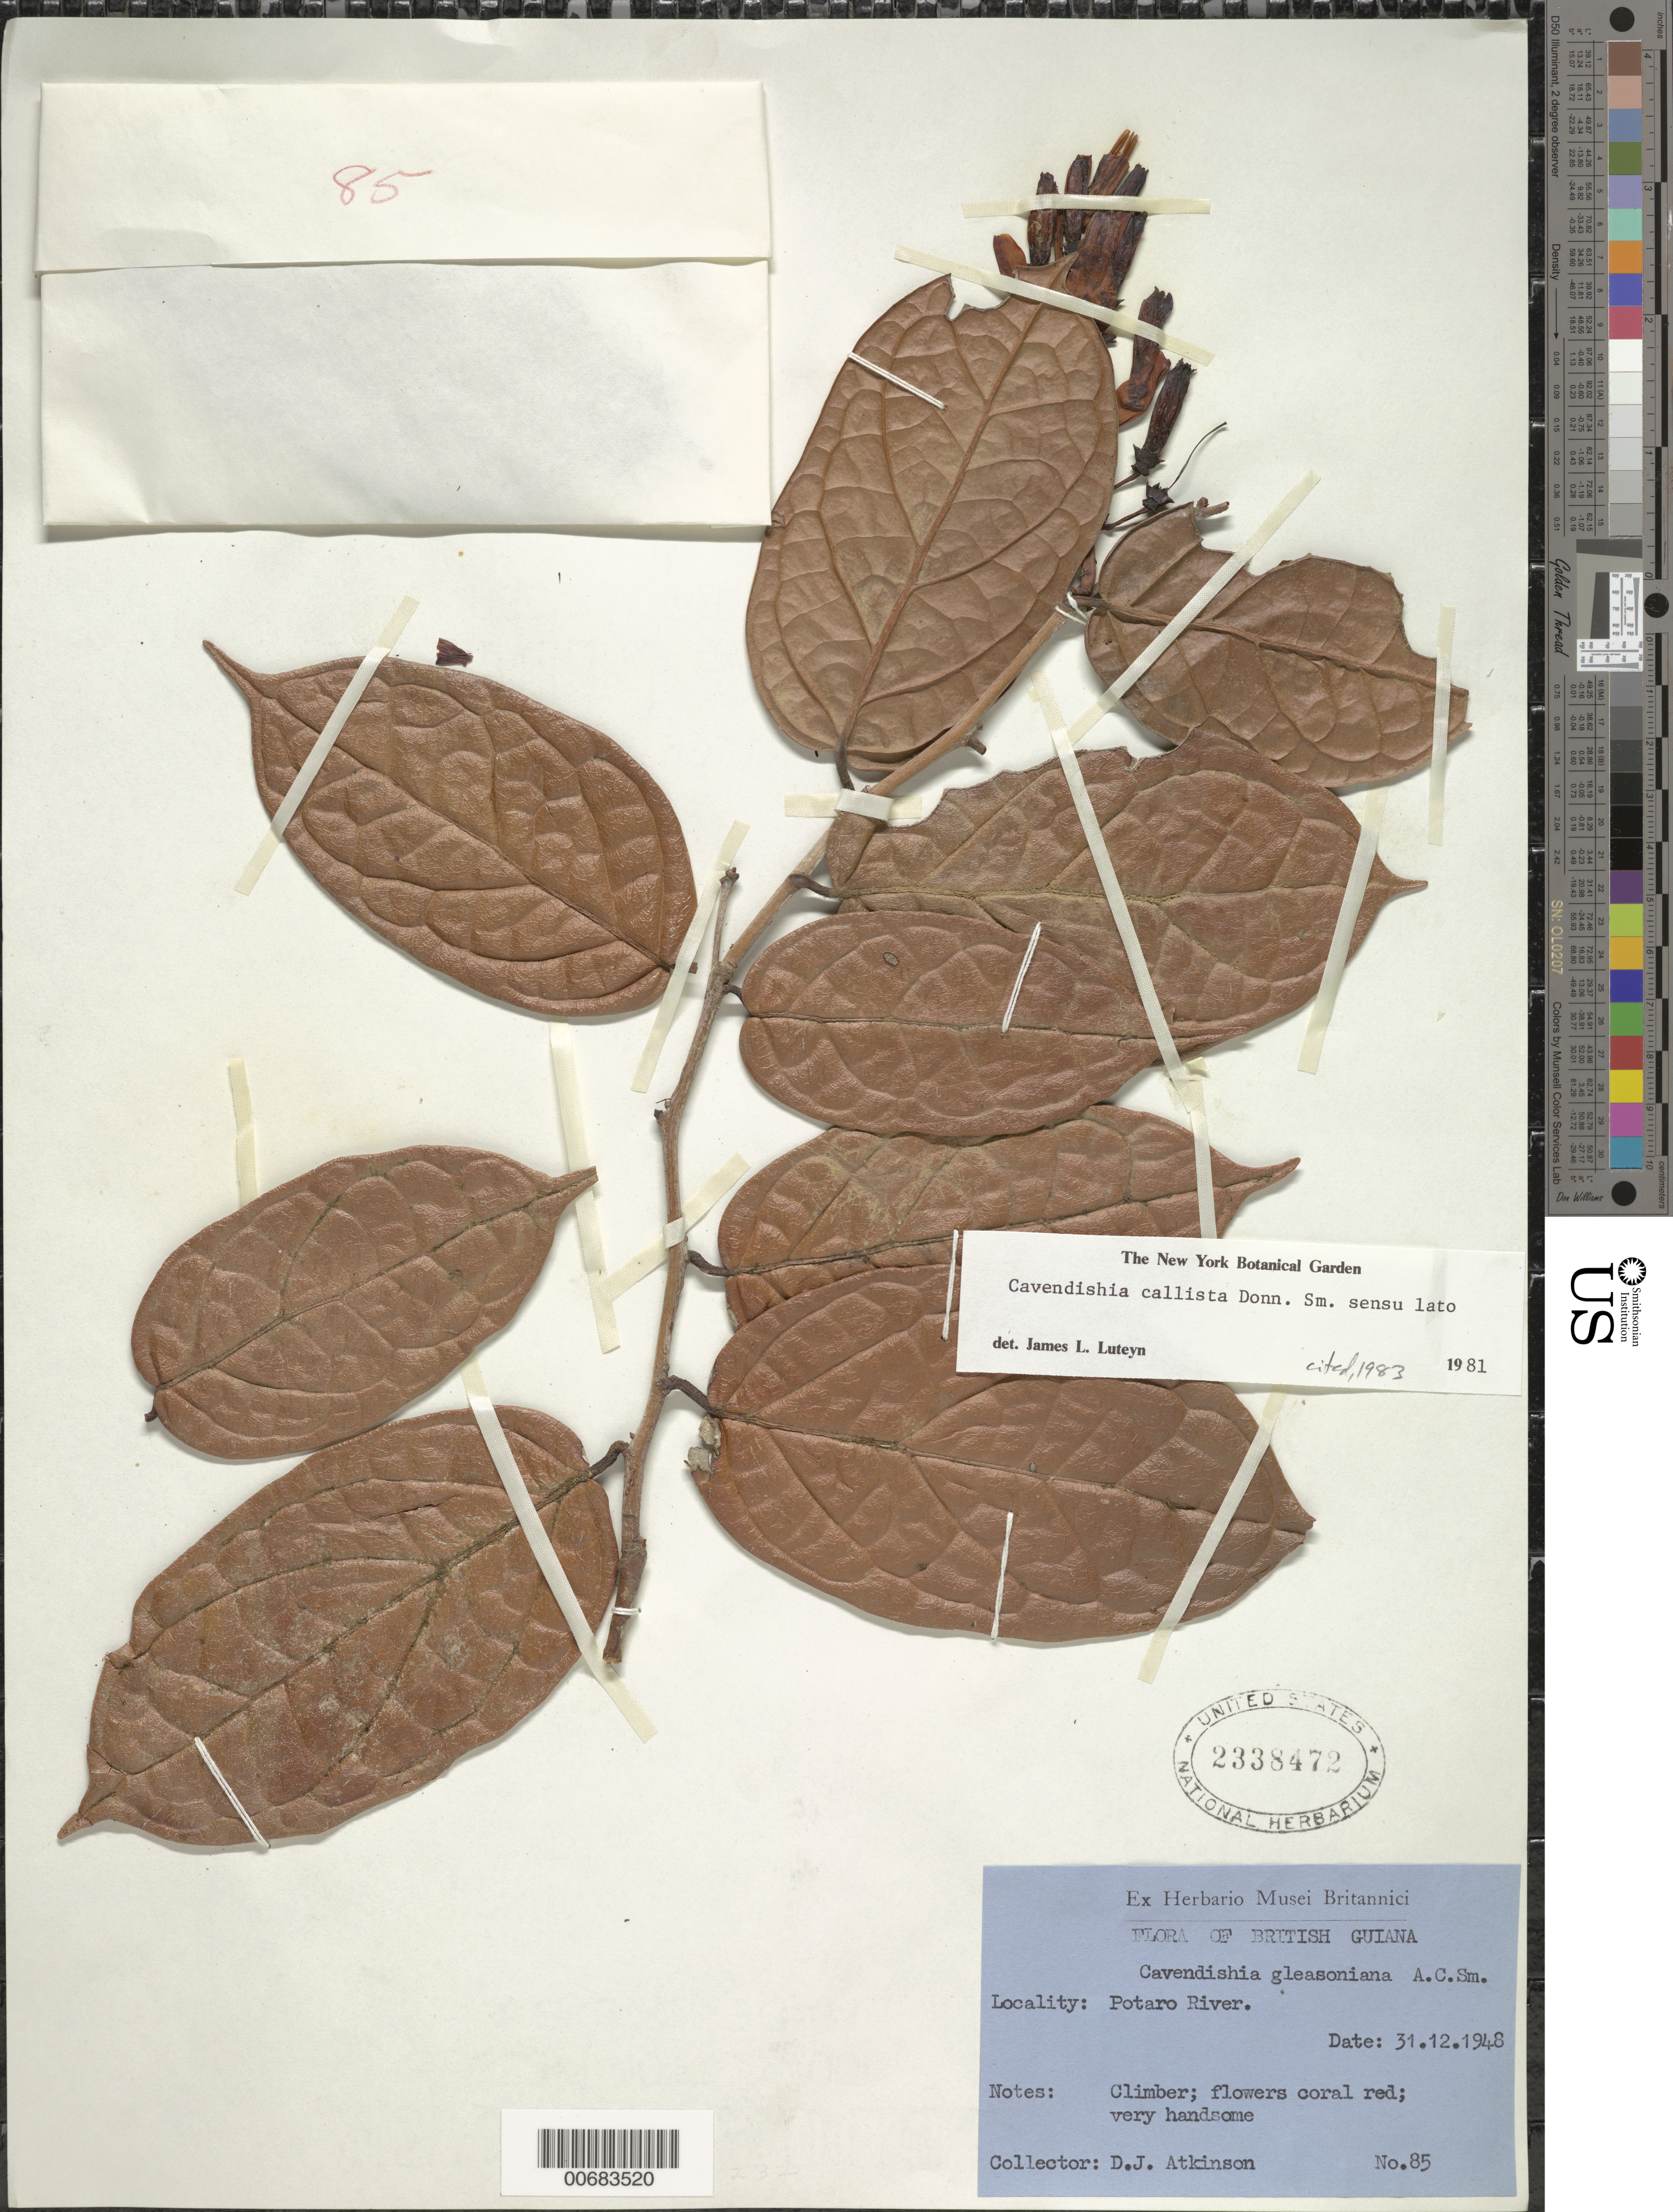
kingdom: Plantae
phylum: Tracheophyta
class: Magnoliopsida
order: Ericales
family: Ericaceae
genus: Cavendishia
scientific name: Cavendishia callista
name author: Donn. Sm.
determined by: Luteyn, J. L.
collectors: D. Atkinson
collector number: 85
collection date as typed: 31-Dec-48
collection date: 1948-12-31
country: Guyana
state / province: Potaro-Siparuni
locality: Potaro River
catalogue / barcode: US 2338472